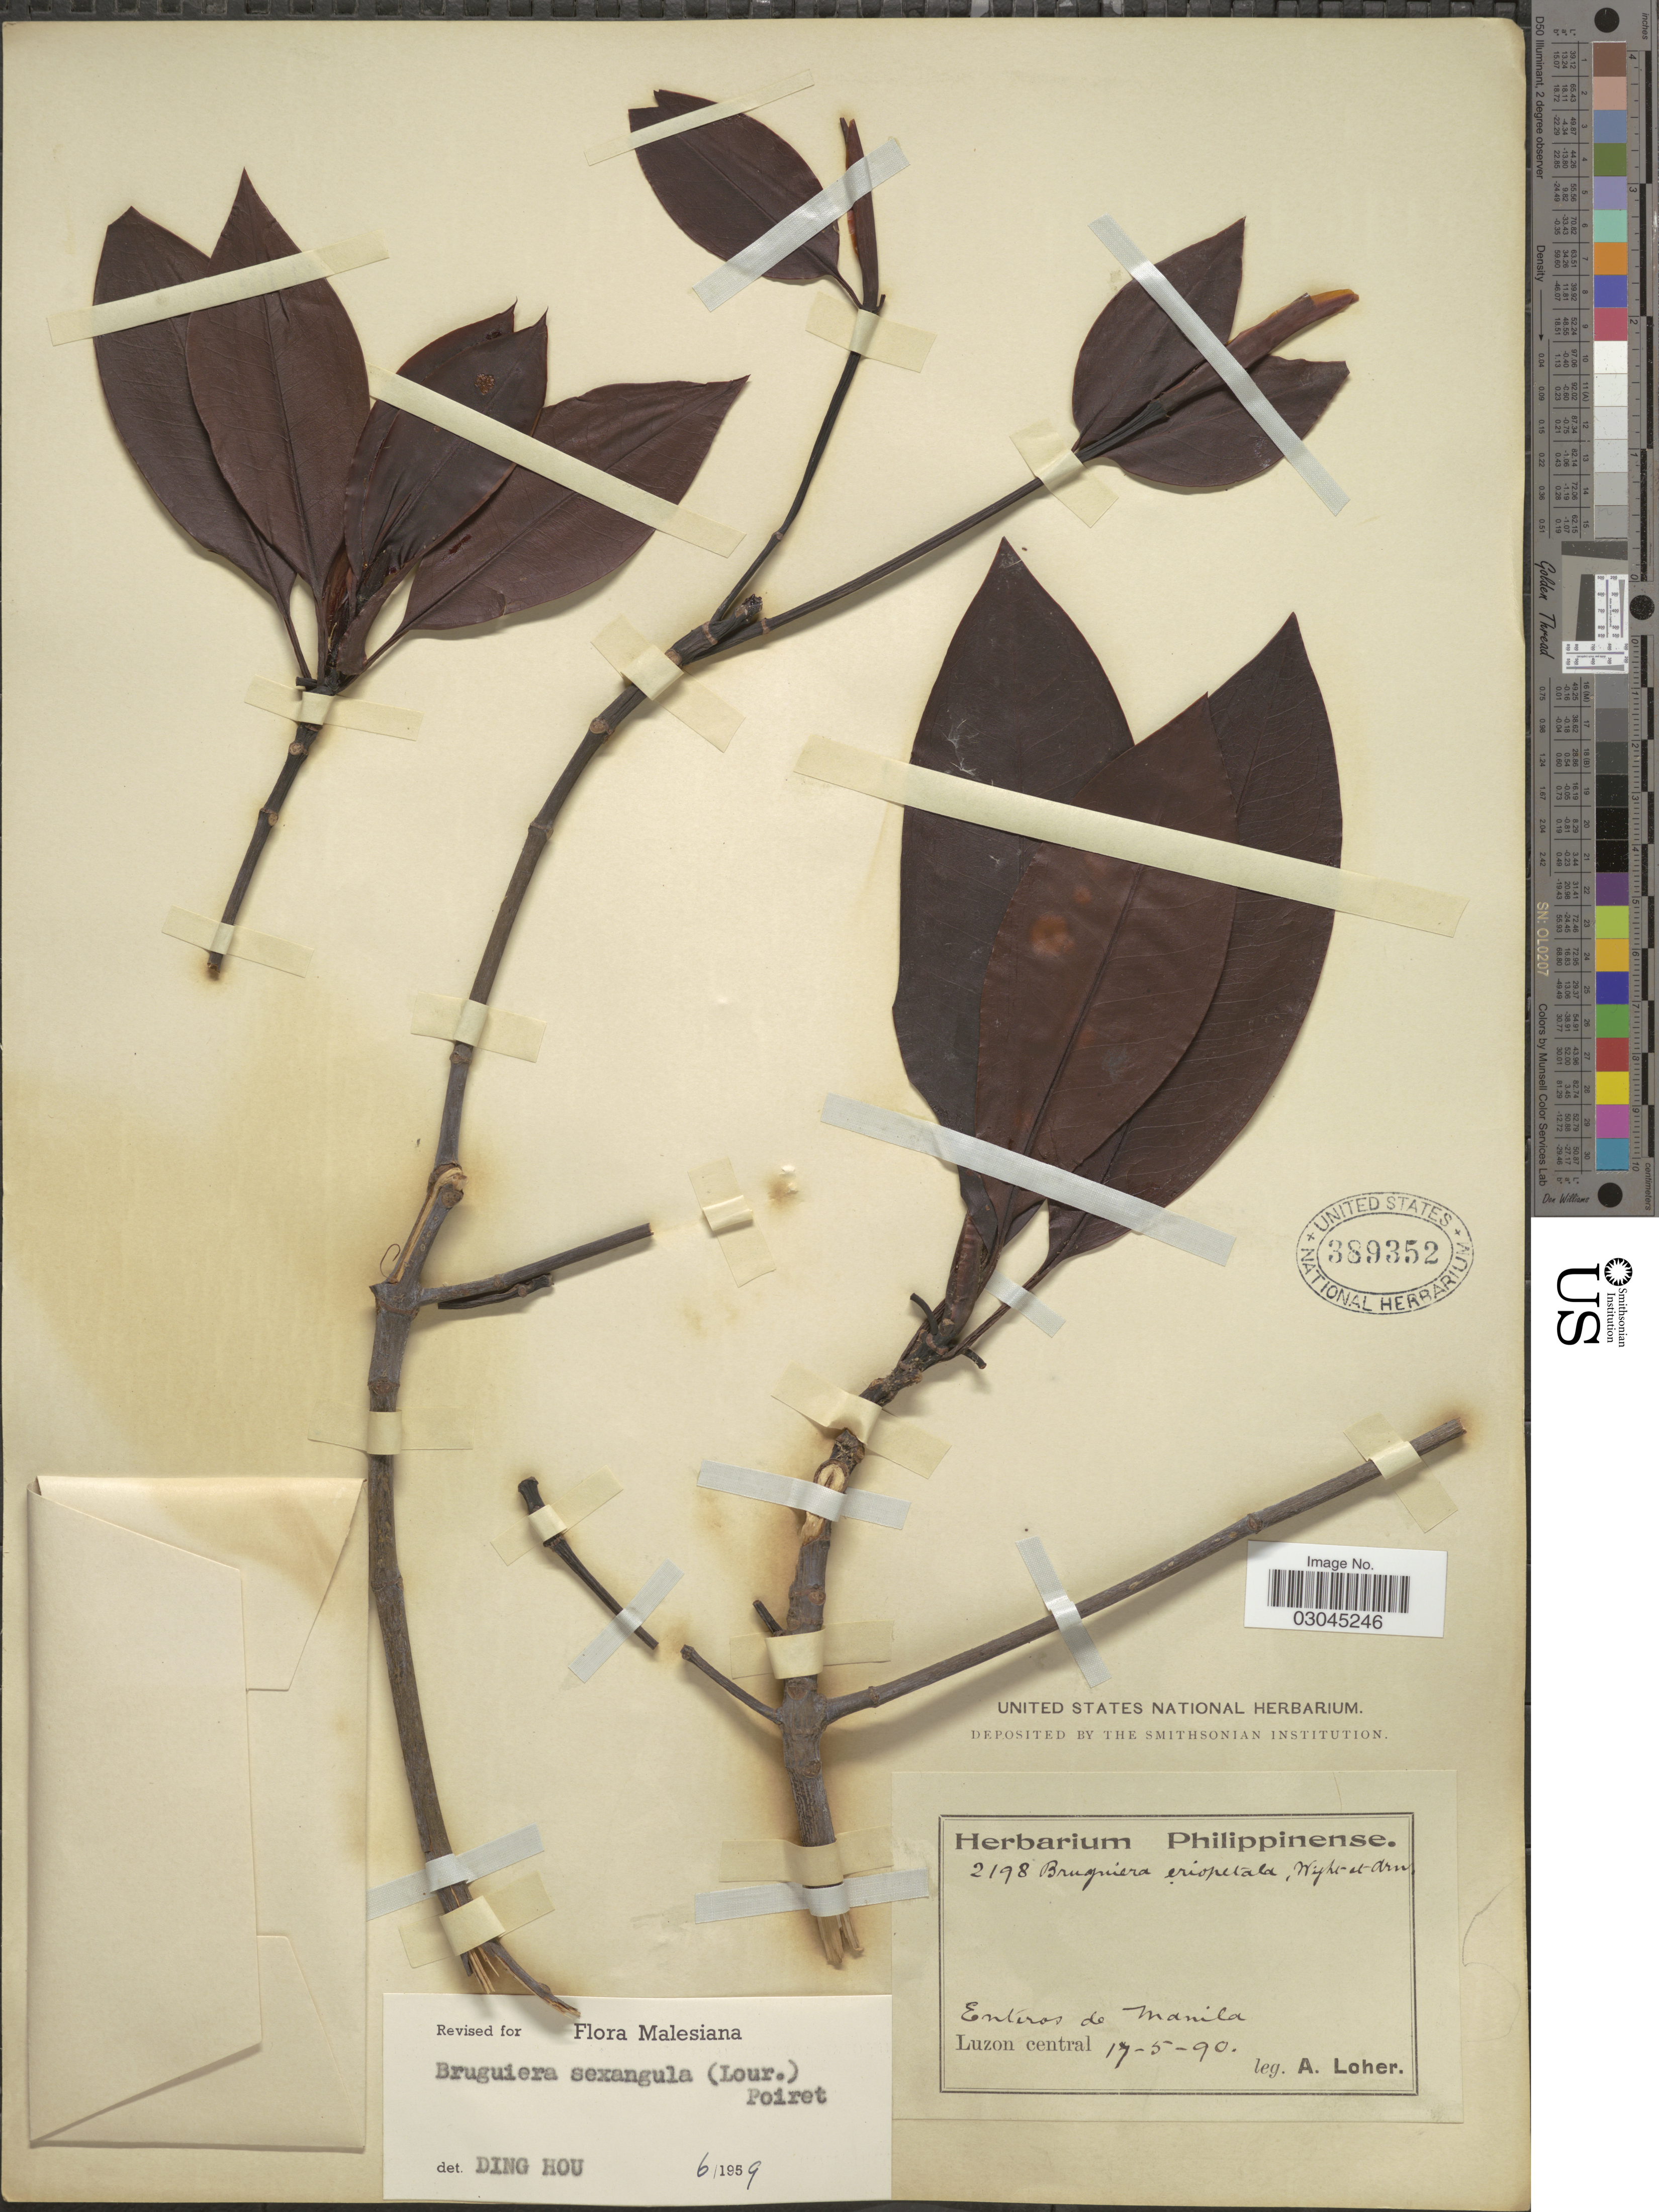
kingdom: Plantae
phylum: Tracheophyta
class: Magnoliopsida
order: Malpighiales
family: Rhizophoraceae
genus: Bruguiera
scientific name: Bruguiera sexangula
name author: (Lour.) Poir.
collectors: A. Loher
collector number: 2198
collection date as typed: Transcribed d/m/y: 17/5/90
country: Philippines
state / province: Central Luzon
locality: Enteros de Manila. Luzon central.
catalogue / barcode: US 389352